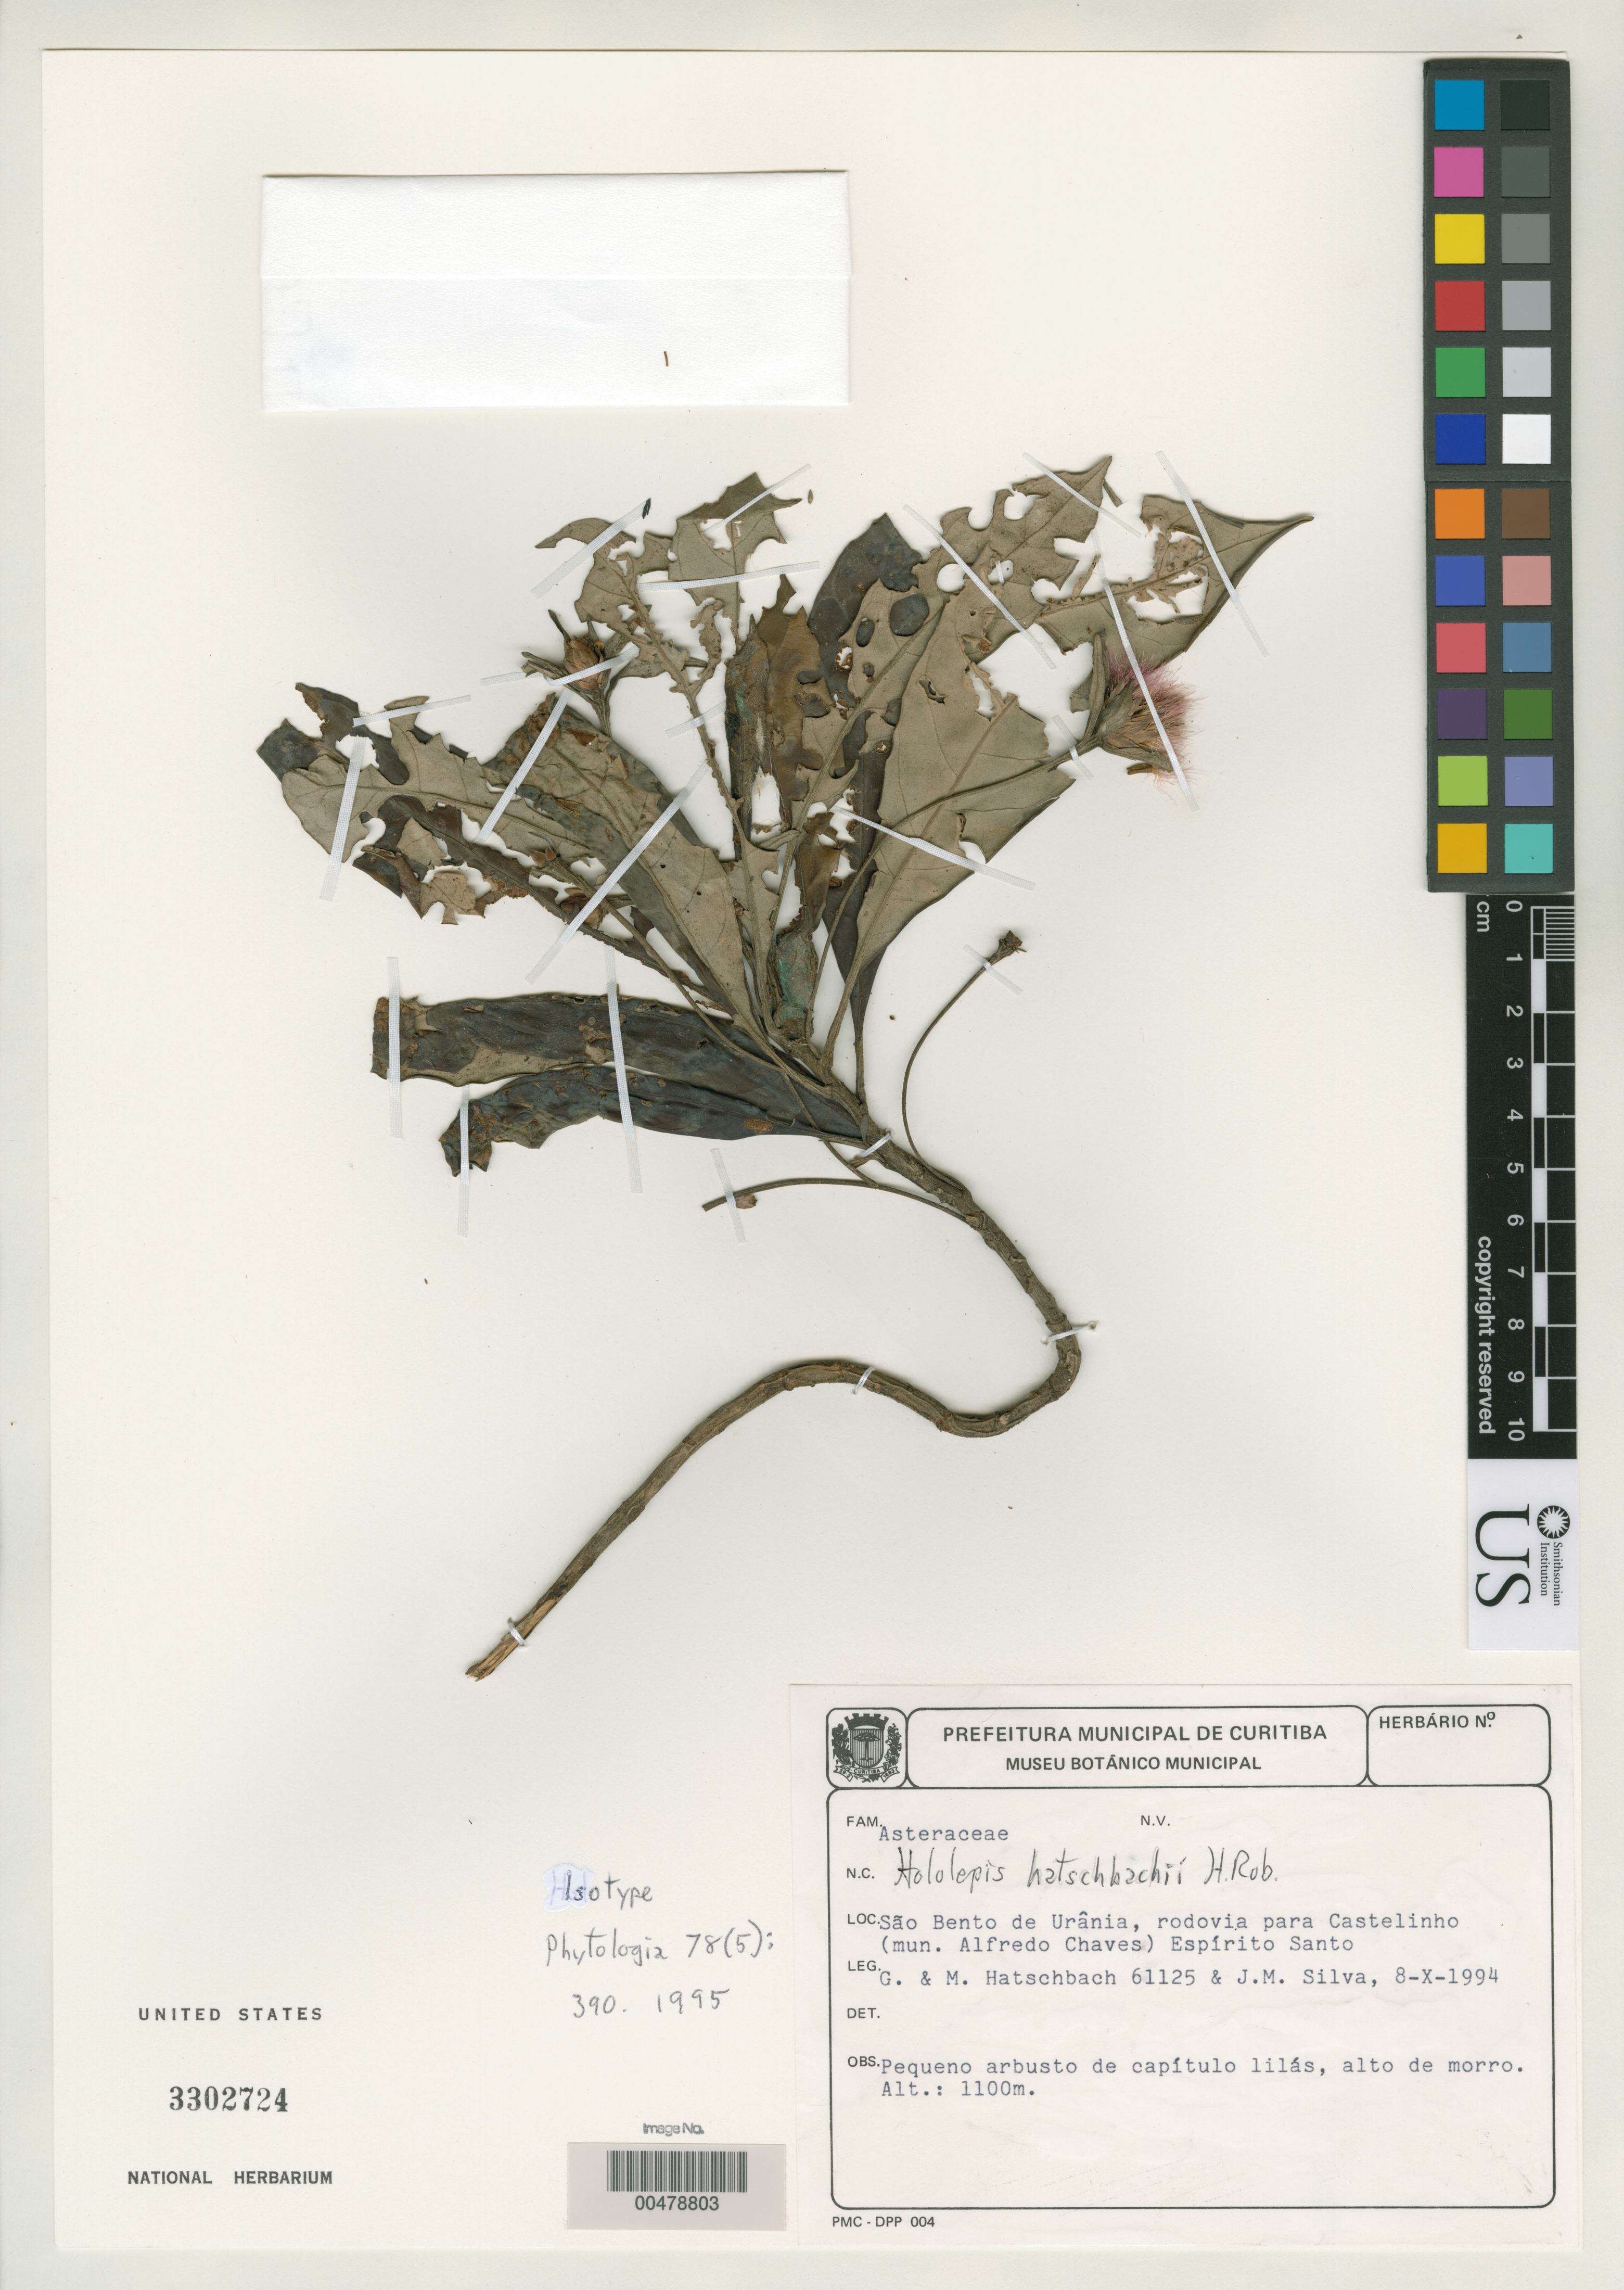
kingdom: Plantae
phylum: Tracheophyta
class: Magnoliopsida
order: Asterales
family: Asteraceae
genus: Hololepis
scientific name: Hololepis hatschbachii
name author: H. Rob.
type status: Isotype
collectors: G. Hatschbach, M. M. Hatschbach & J. M. Silva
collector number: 61125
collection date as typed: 08 Oct 1994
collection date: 1994-10-08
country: Brazil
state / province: Espírito Santo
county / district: Alfredo Chaves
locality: Sao Bento de Urania, Rodovia para Castelinho.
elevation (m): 1100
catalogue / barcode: US 3302724